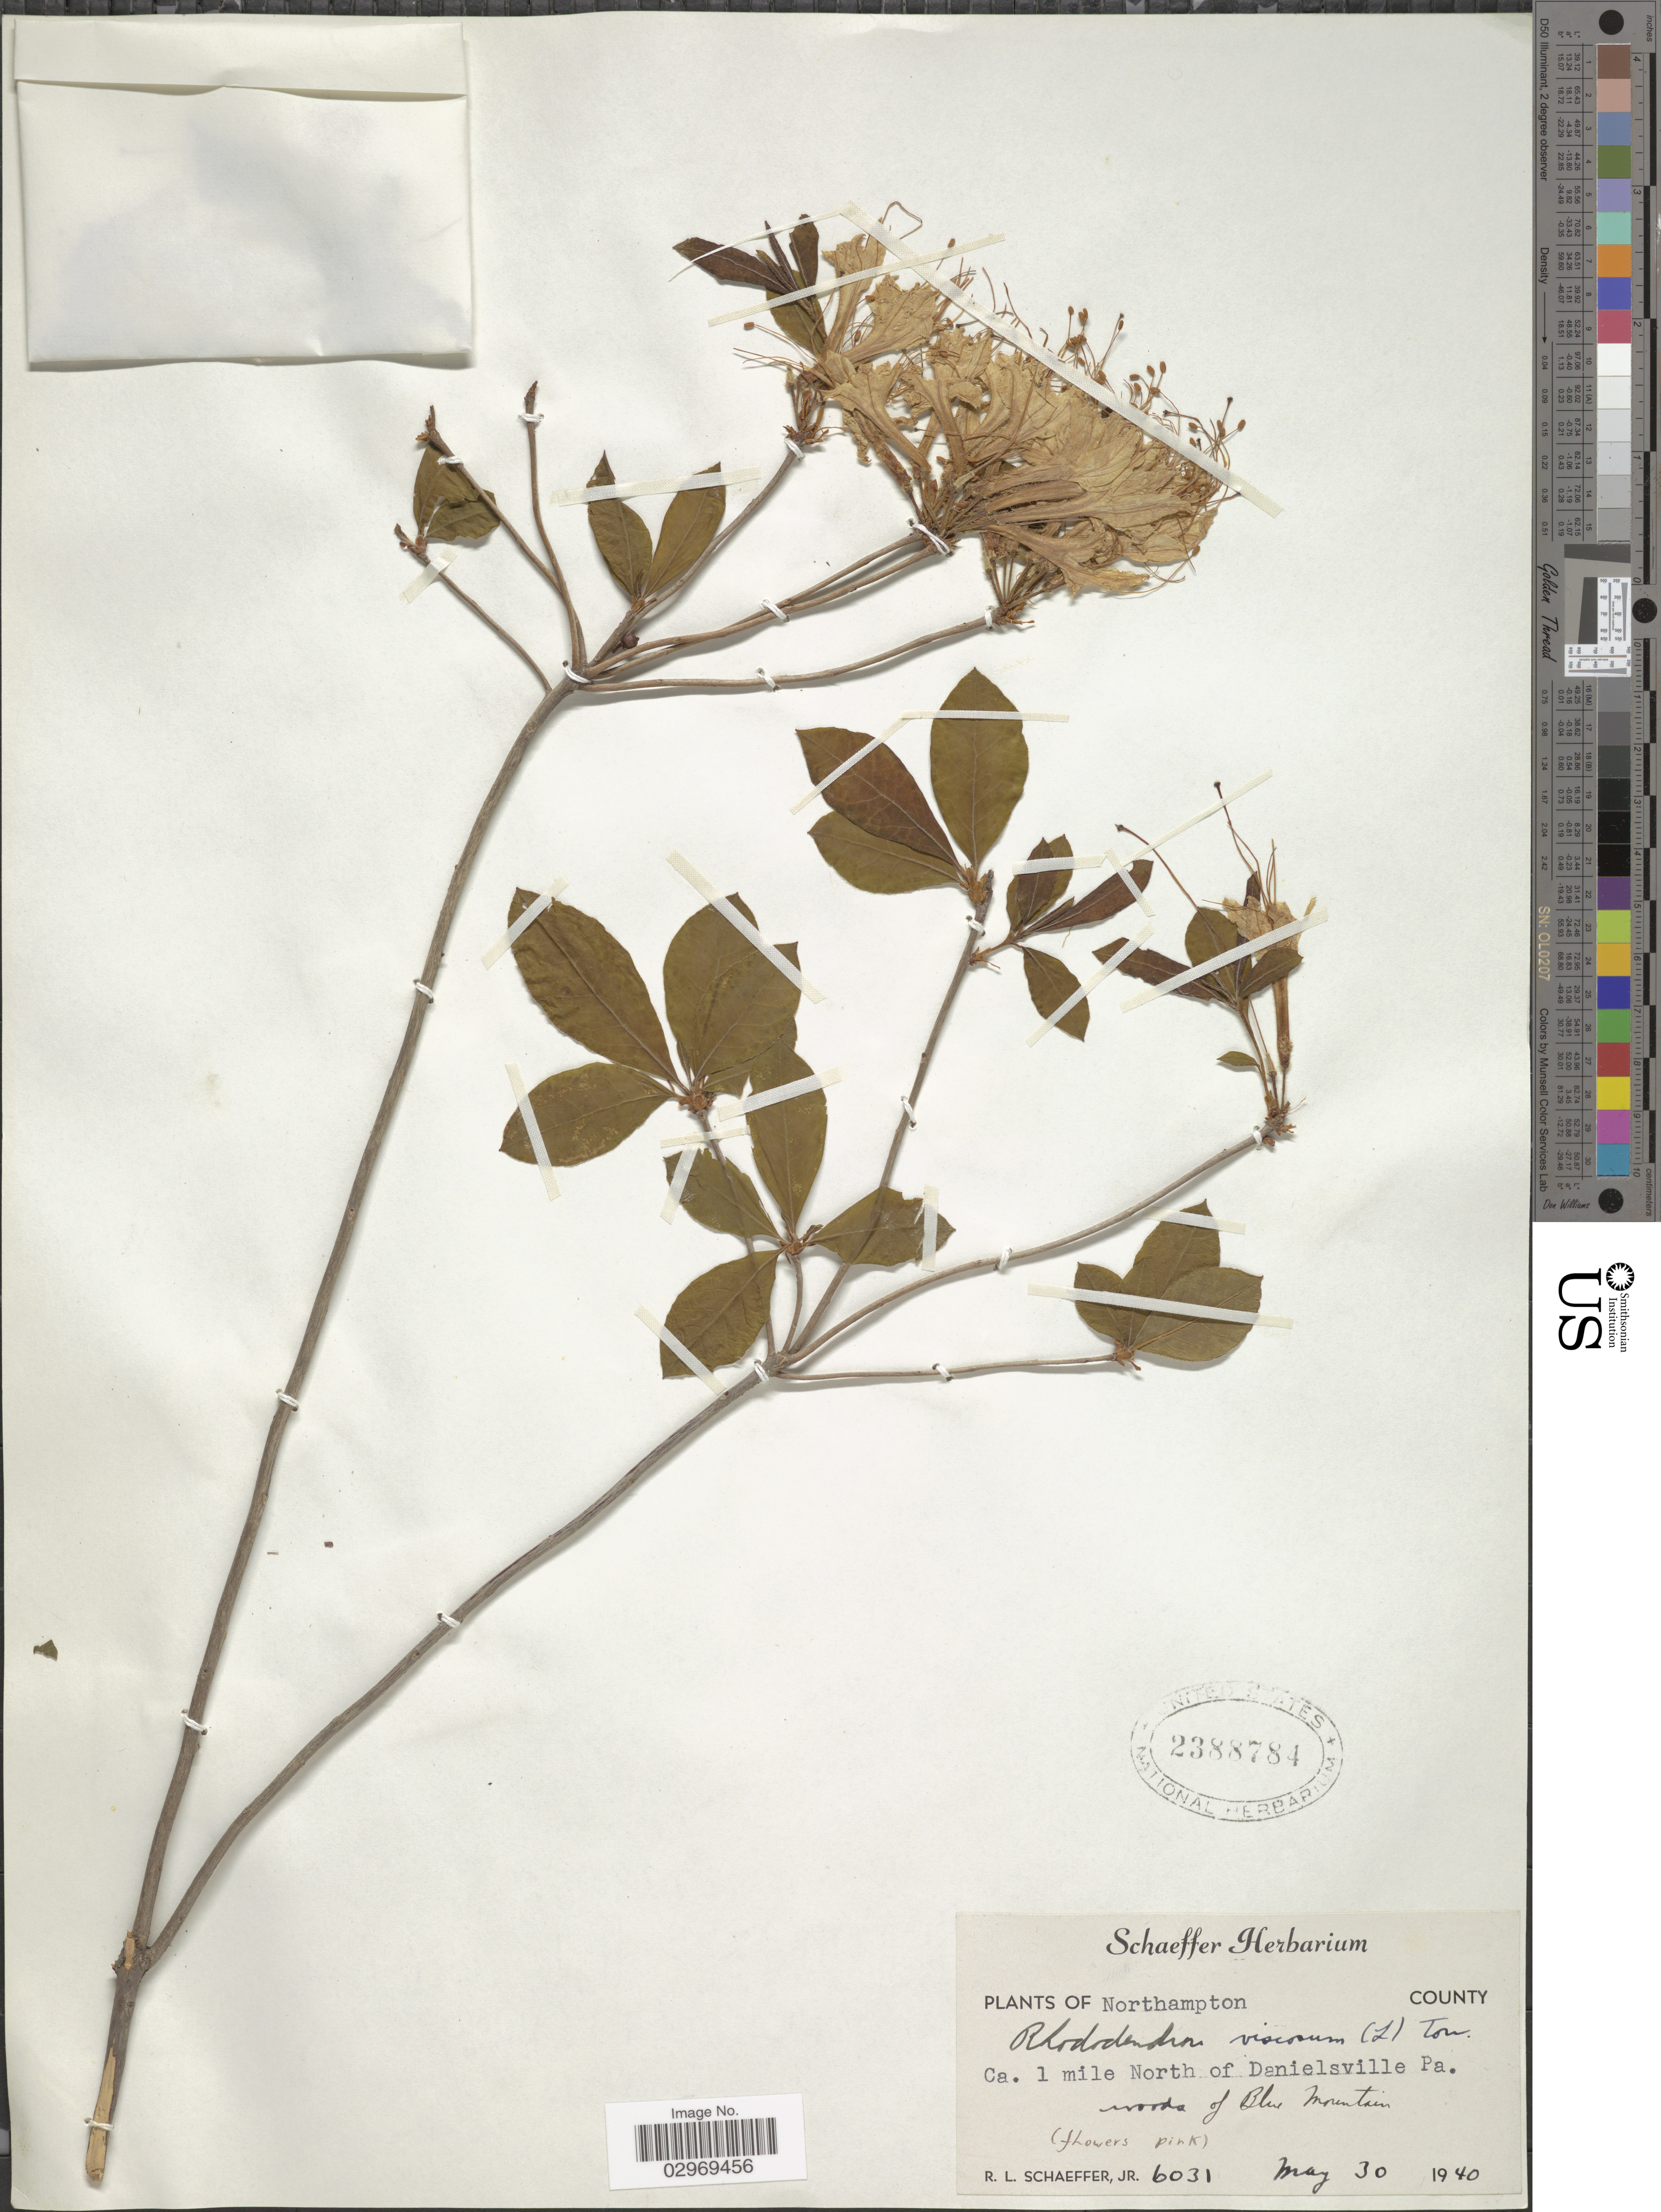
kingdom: Plantae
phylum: Tracheophyta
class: Magnoliopsida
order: Ericales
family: Ericaceae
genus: Rhododendron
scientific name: Rhododendron viscosum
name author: (L.) Torr.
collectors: R. L. Schaeffer Jr.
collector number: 6031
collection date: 1940-05-30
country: United States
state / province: Pennsylvania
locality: Northampton County, ca. 1 mile North of Danielsville Pa, woods of Blue mountain.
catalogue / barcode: US 2388784